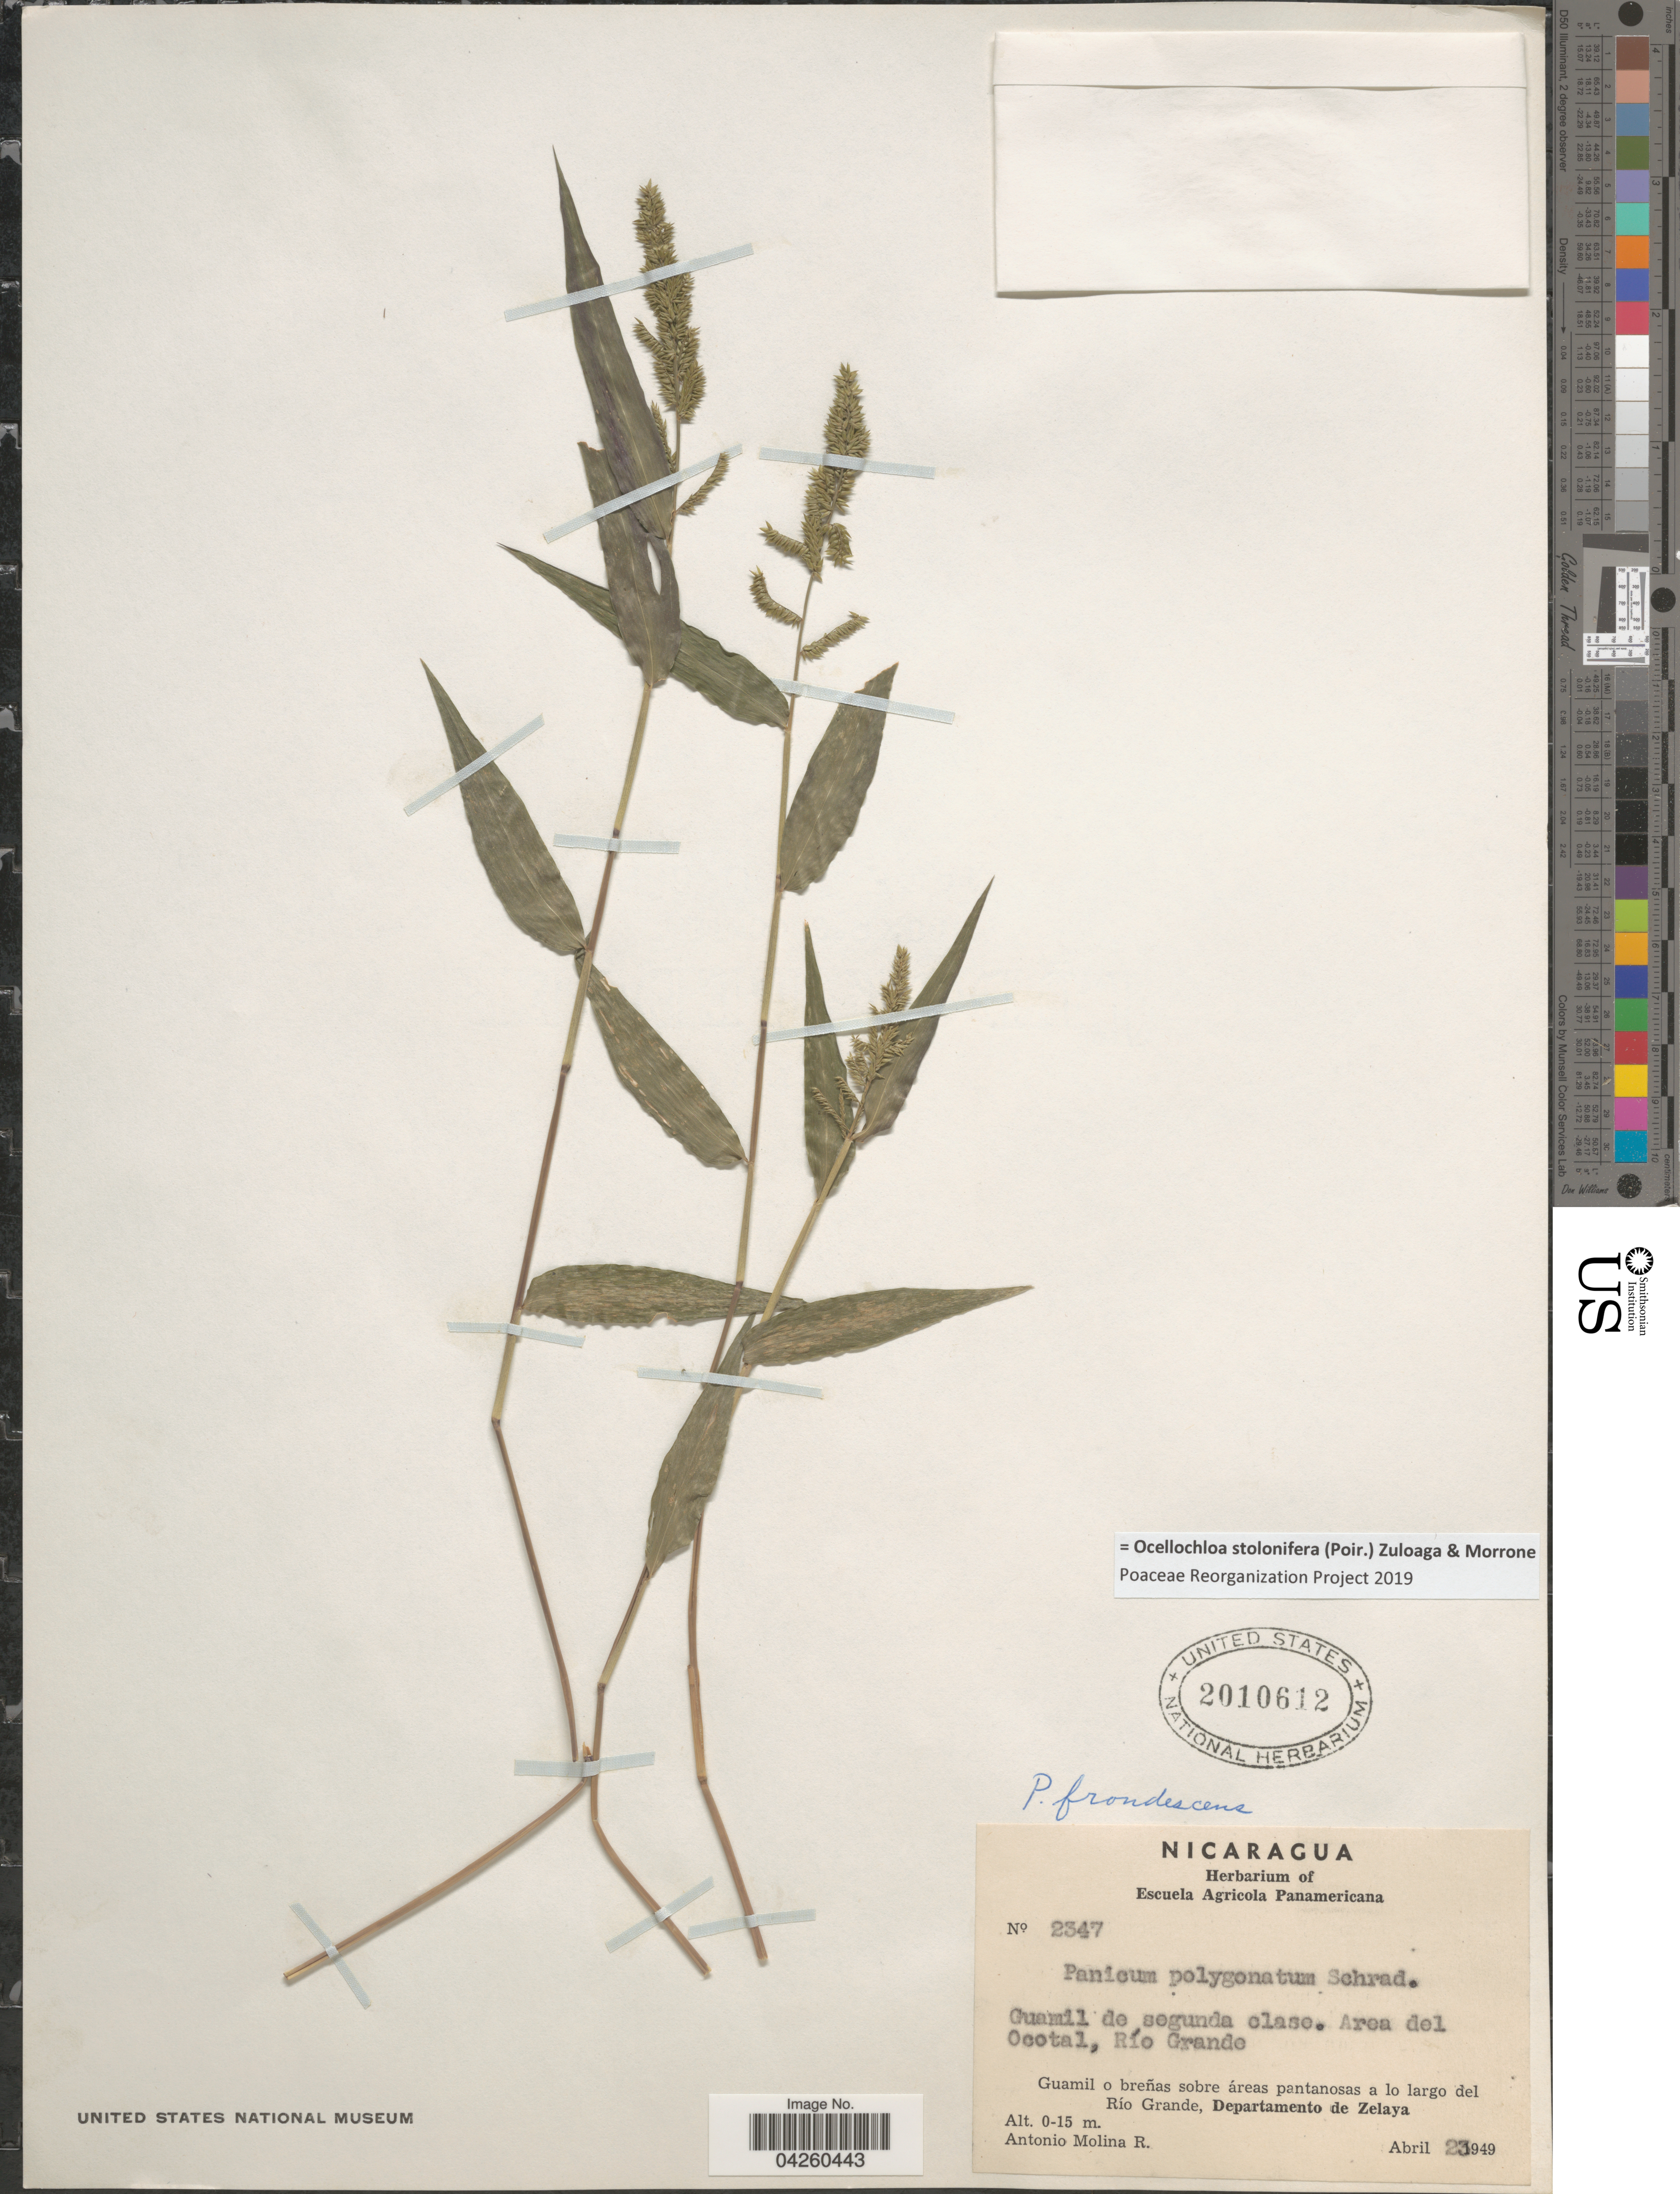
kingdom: Plantae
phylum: Tracheophyta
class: Liliopsida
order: Poales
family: Poaceae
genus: Ocellochloa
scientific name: Ocellochloa stolonifera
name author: (Poir.) Zuloaga & Morrone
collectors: A. Molina R.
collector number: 2347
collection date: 1949-04-23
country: Nicaragua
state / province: Atlántico Sur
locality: Guamil de segunda clase. Area del ocotal, Río Grande. Guamil o breñas sobre áreas pantanosas a lo largo del Río Grande, Departamento de Zelaya.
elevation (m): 0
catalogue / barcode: US 2010612